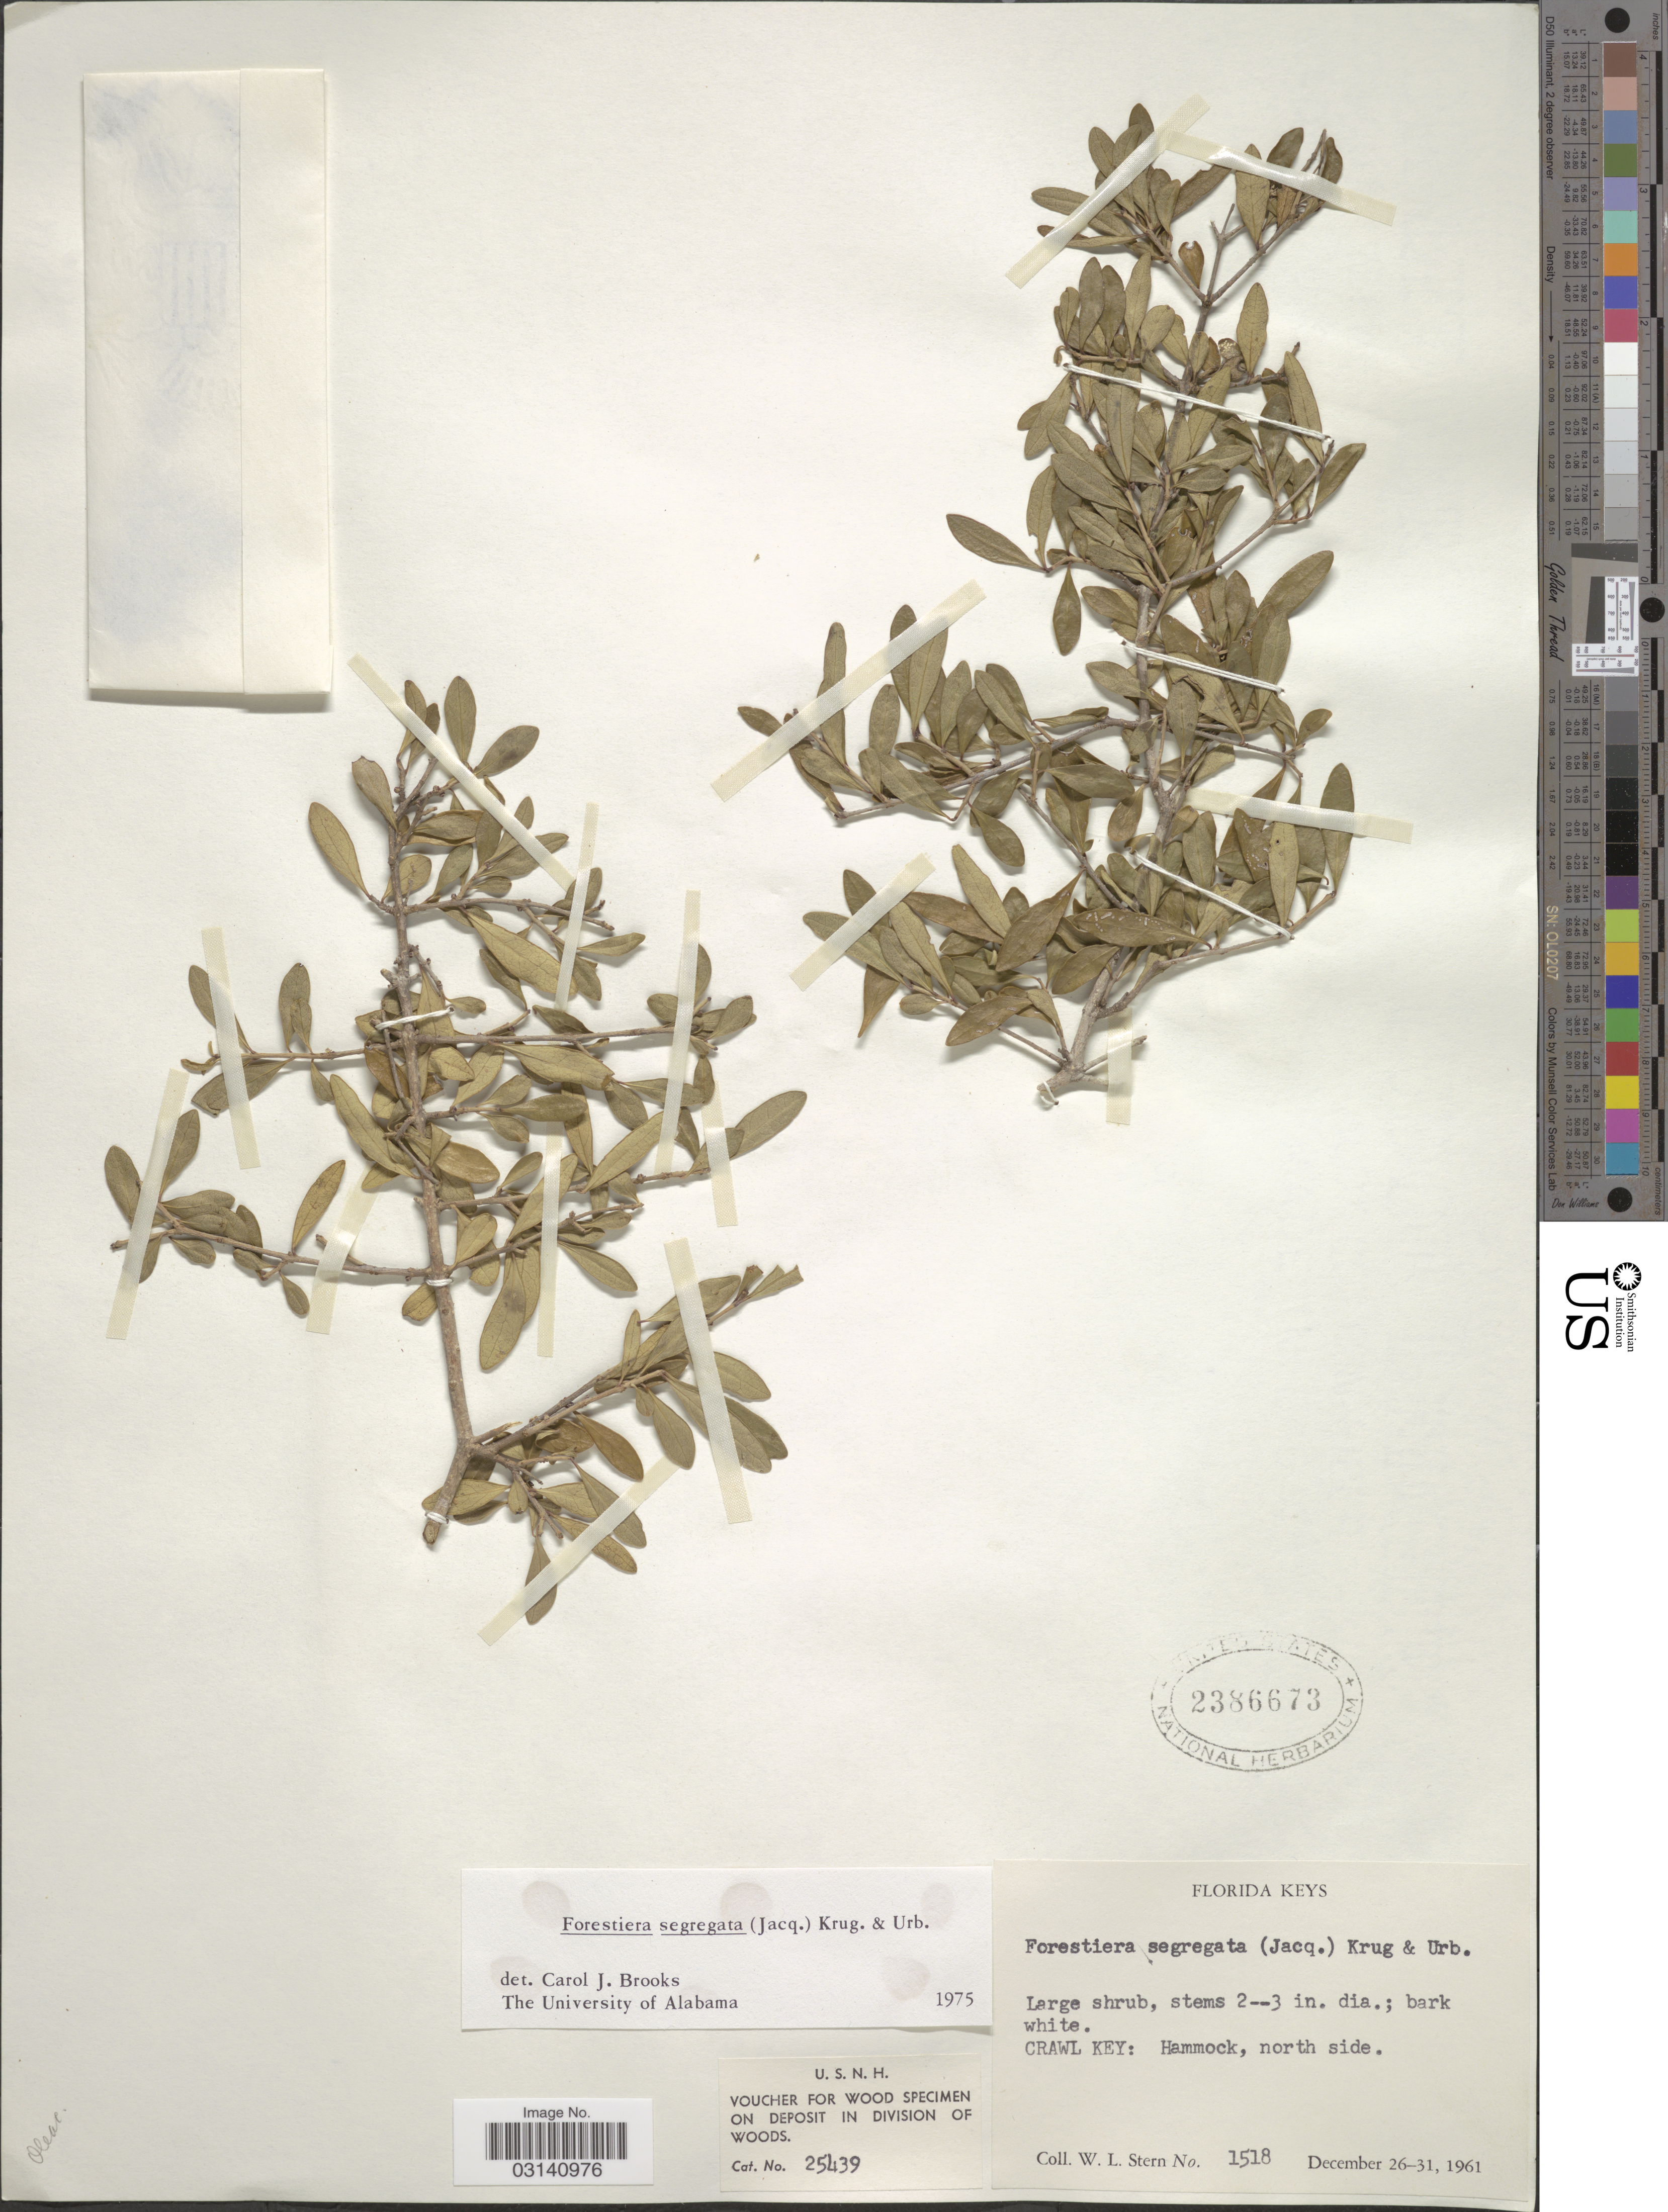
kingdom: Plantae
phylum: Tracheophyta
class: Magnoliopsida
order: Lamiales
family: Oleaceae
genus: Forestiera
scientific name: Forestiera segregata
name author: (Jacq.) Krug & Urb.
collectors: W. L. Stern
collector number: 1518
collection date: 1961-12-26/1961-12-31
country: United States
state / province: Florida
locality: Florida Keys. Crawl Key: Hammock, north side.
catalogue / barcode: US 2386673